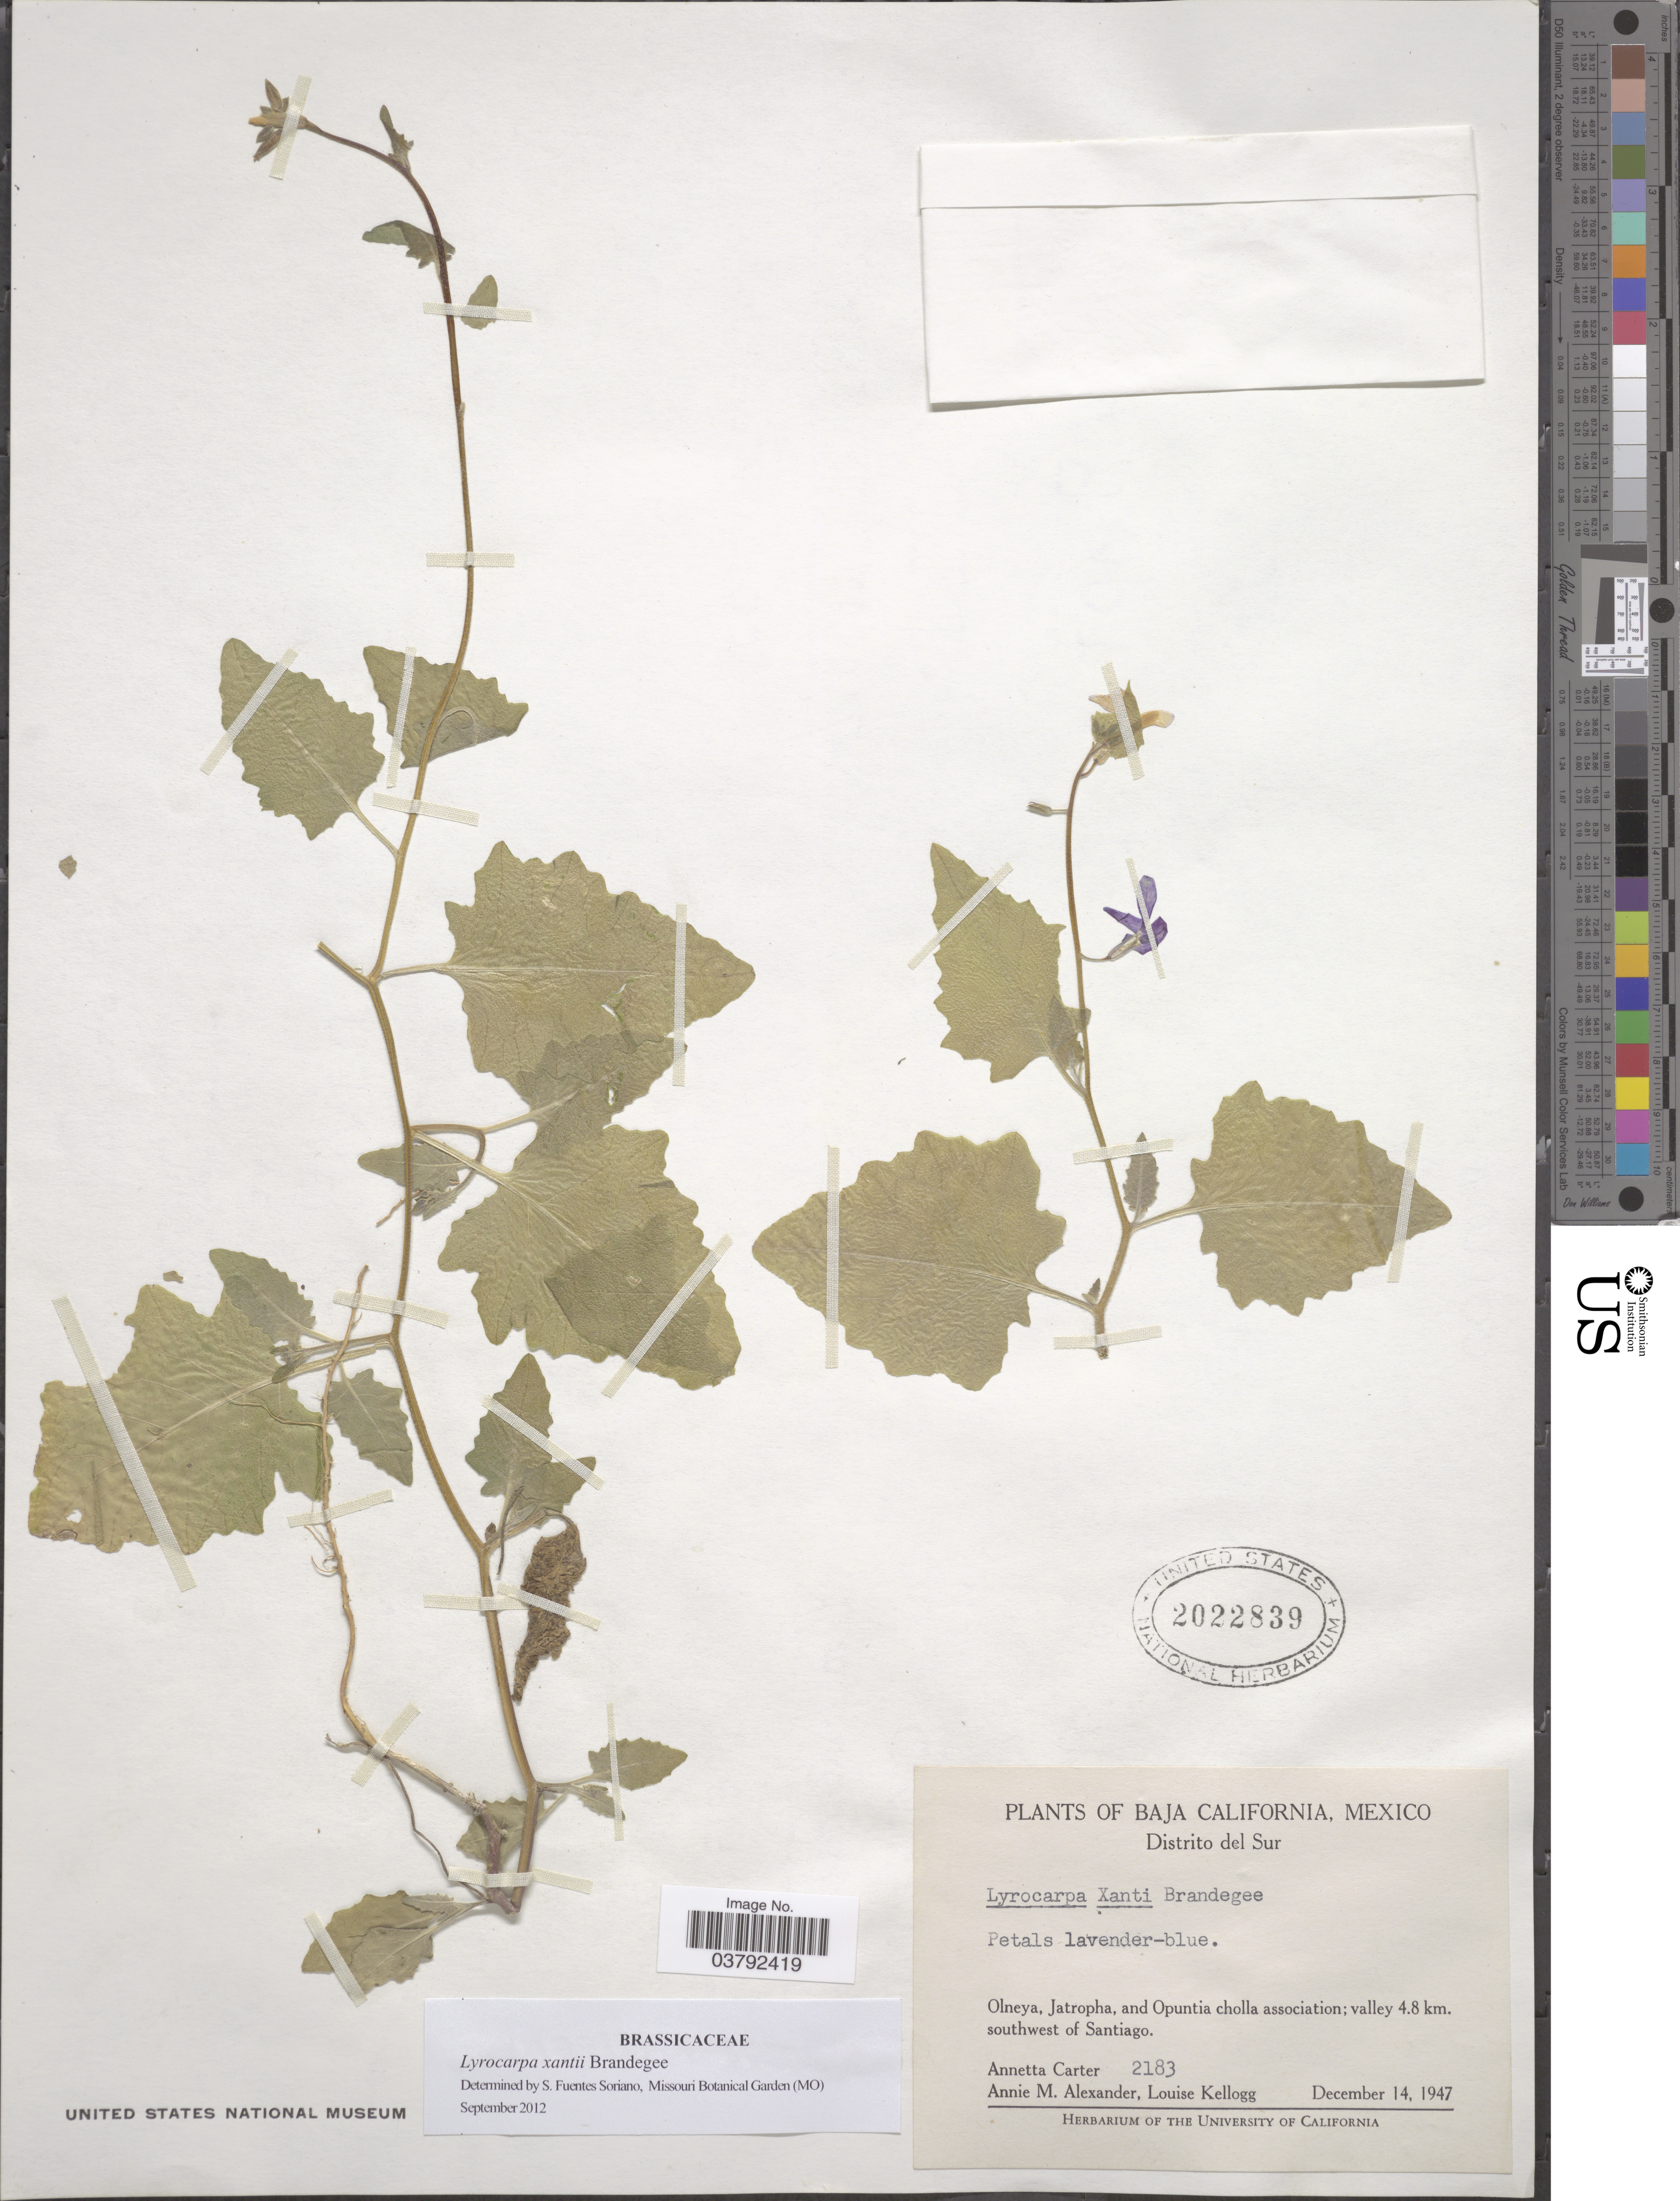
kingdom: Plantae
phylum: Tracheophyta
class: Magnoliopsida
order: Brassicales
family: Brassicaceae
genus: Lyrocarpa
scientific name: Lyrocarpa xantii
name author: Brandegee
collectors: A. Carter, A. M. Alexander & L. Kellogg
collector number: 2183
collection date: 1947-12-14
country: Mexico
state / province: Baja California Sur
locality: Distrito del Sur. Valley 4.8 km. southwest of Santiago.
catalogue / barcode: US 2022839